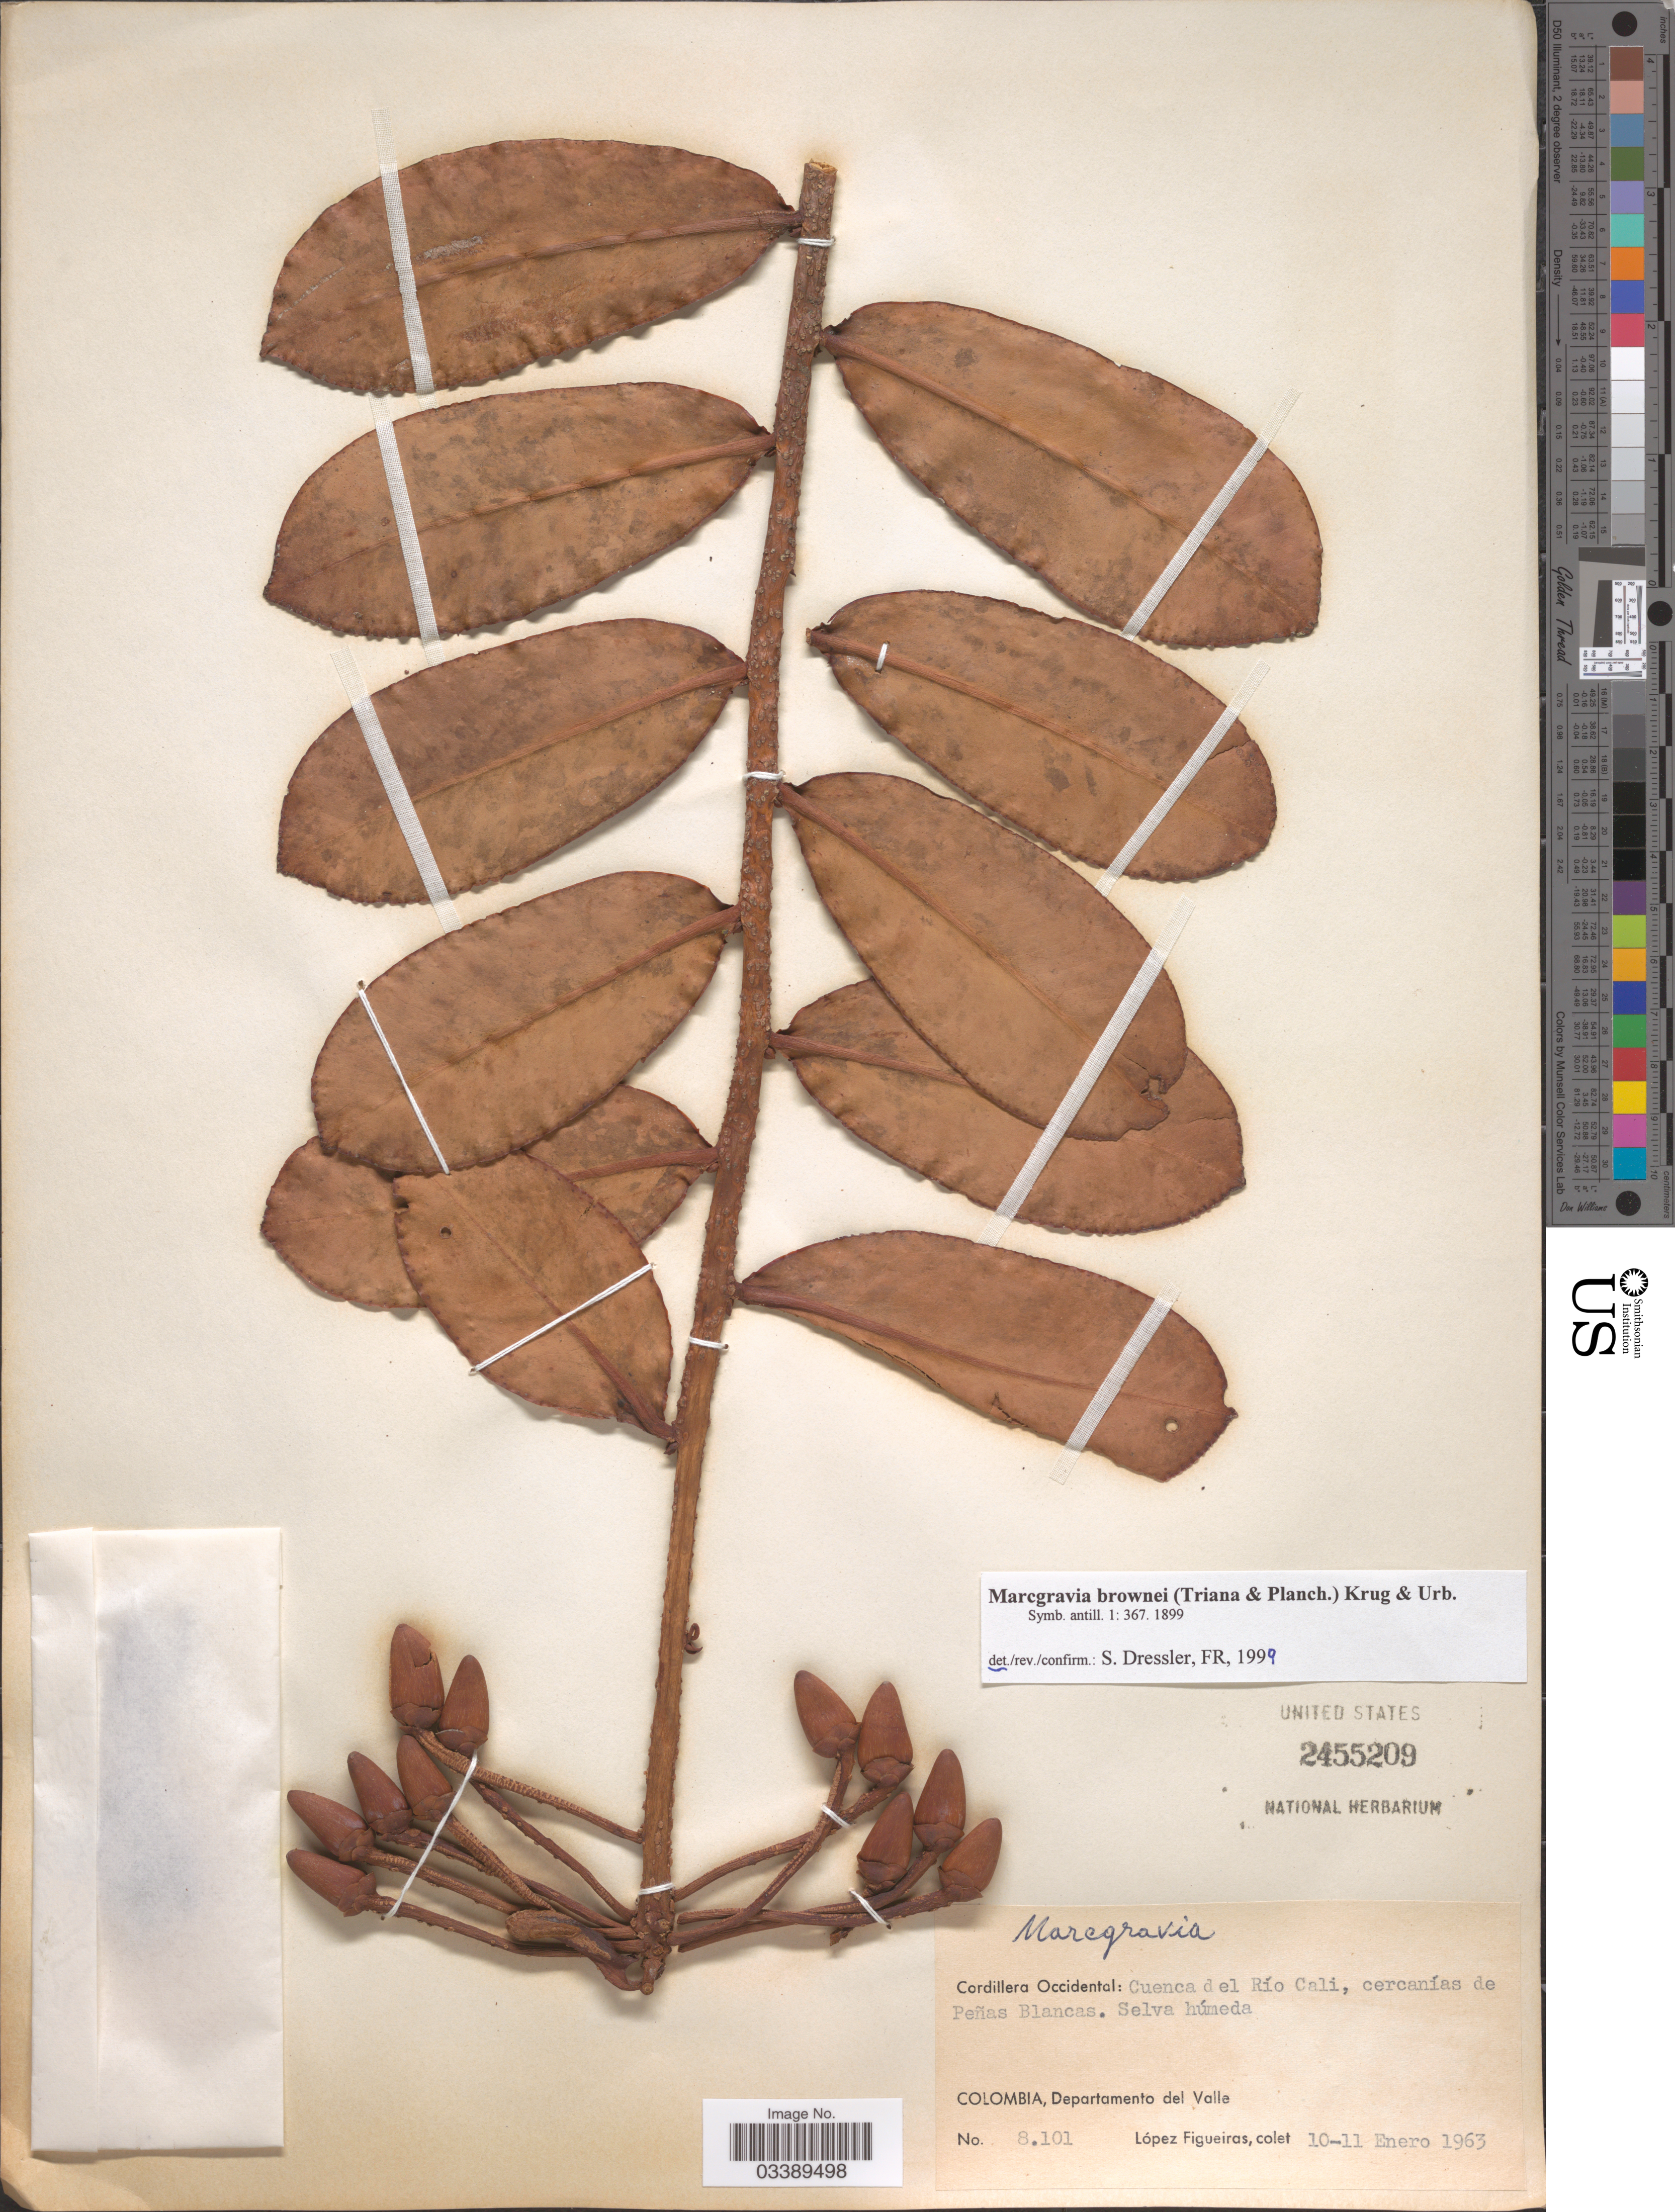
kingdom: Plantae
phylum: Tracheophyta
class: Magnoliopsida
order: Ericales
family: Marcgraviaceae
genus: Marcgravia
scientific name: Marcgravia brownei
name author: (Triana & Planch.) Krug & Urb.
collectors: M. López Figueiras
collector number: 8101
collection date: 1963-01-10/1963-01-11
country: Colombia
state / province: Valle del Cauca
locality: Cordillera Occidental: Cuenca d el Río Cali, cercanías de Peñas Blancas. Departamento del Valle.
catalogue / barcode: US 2455209